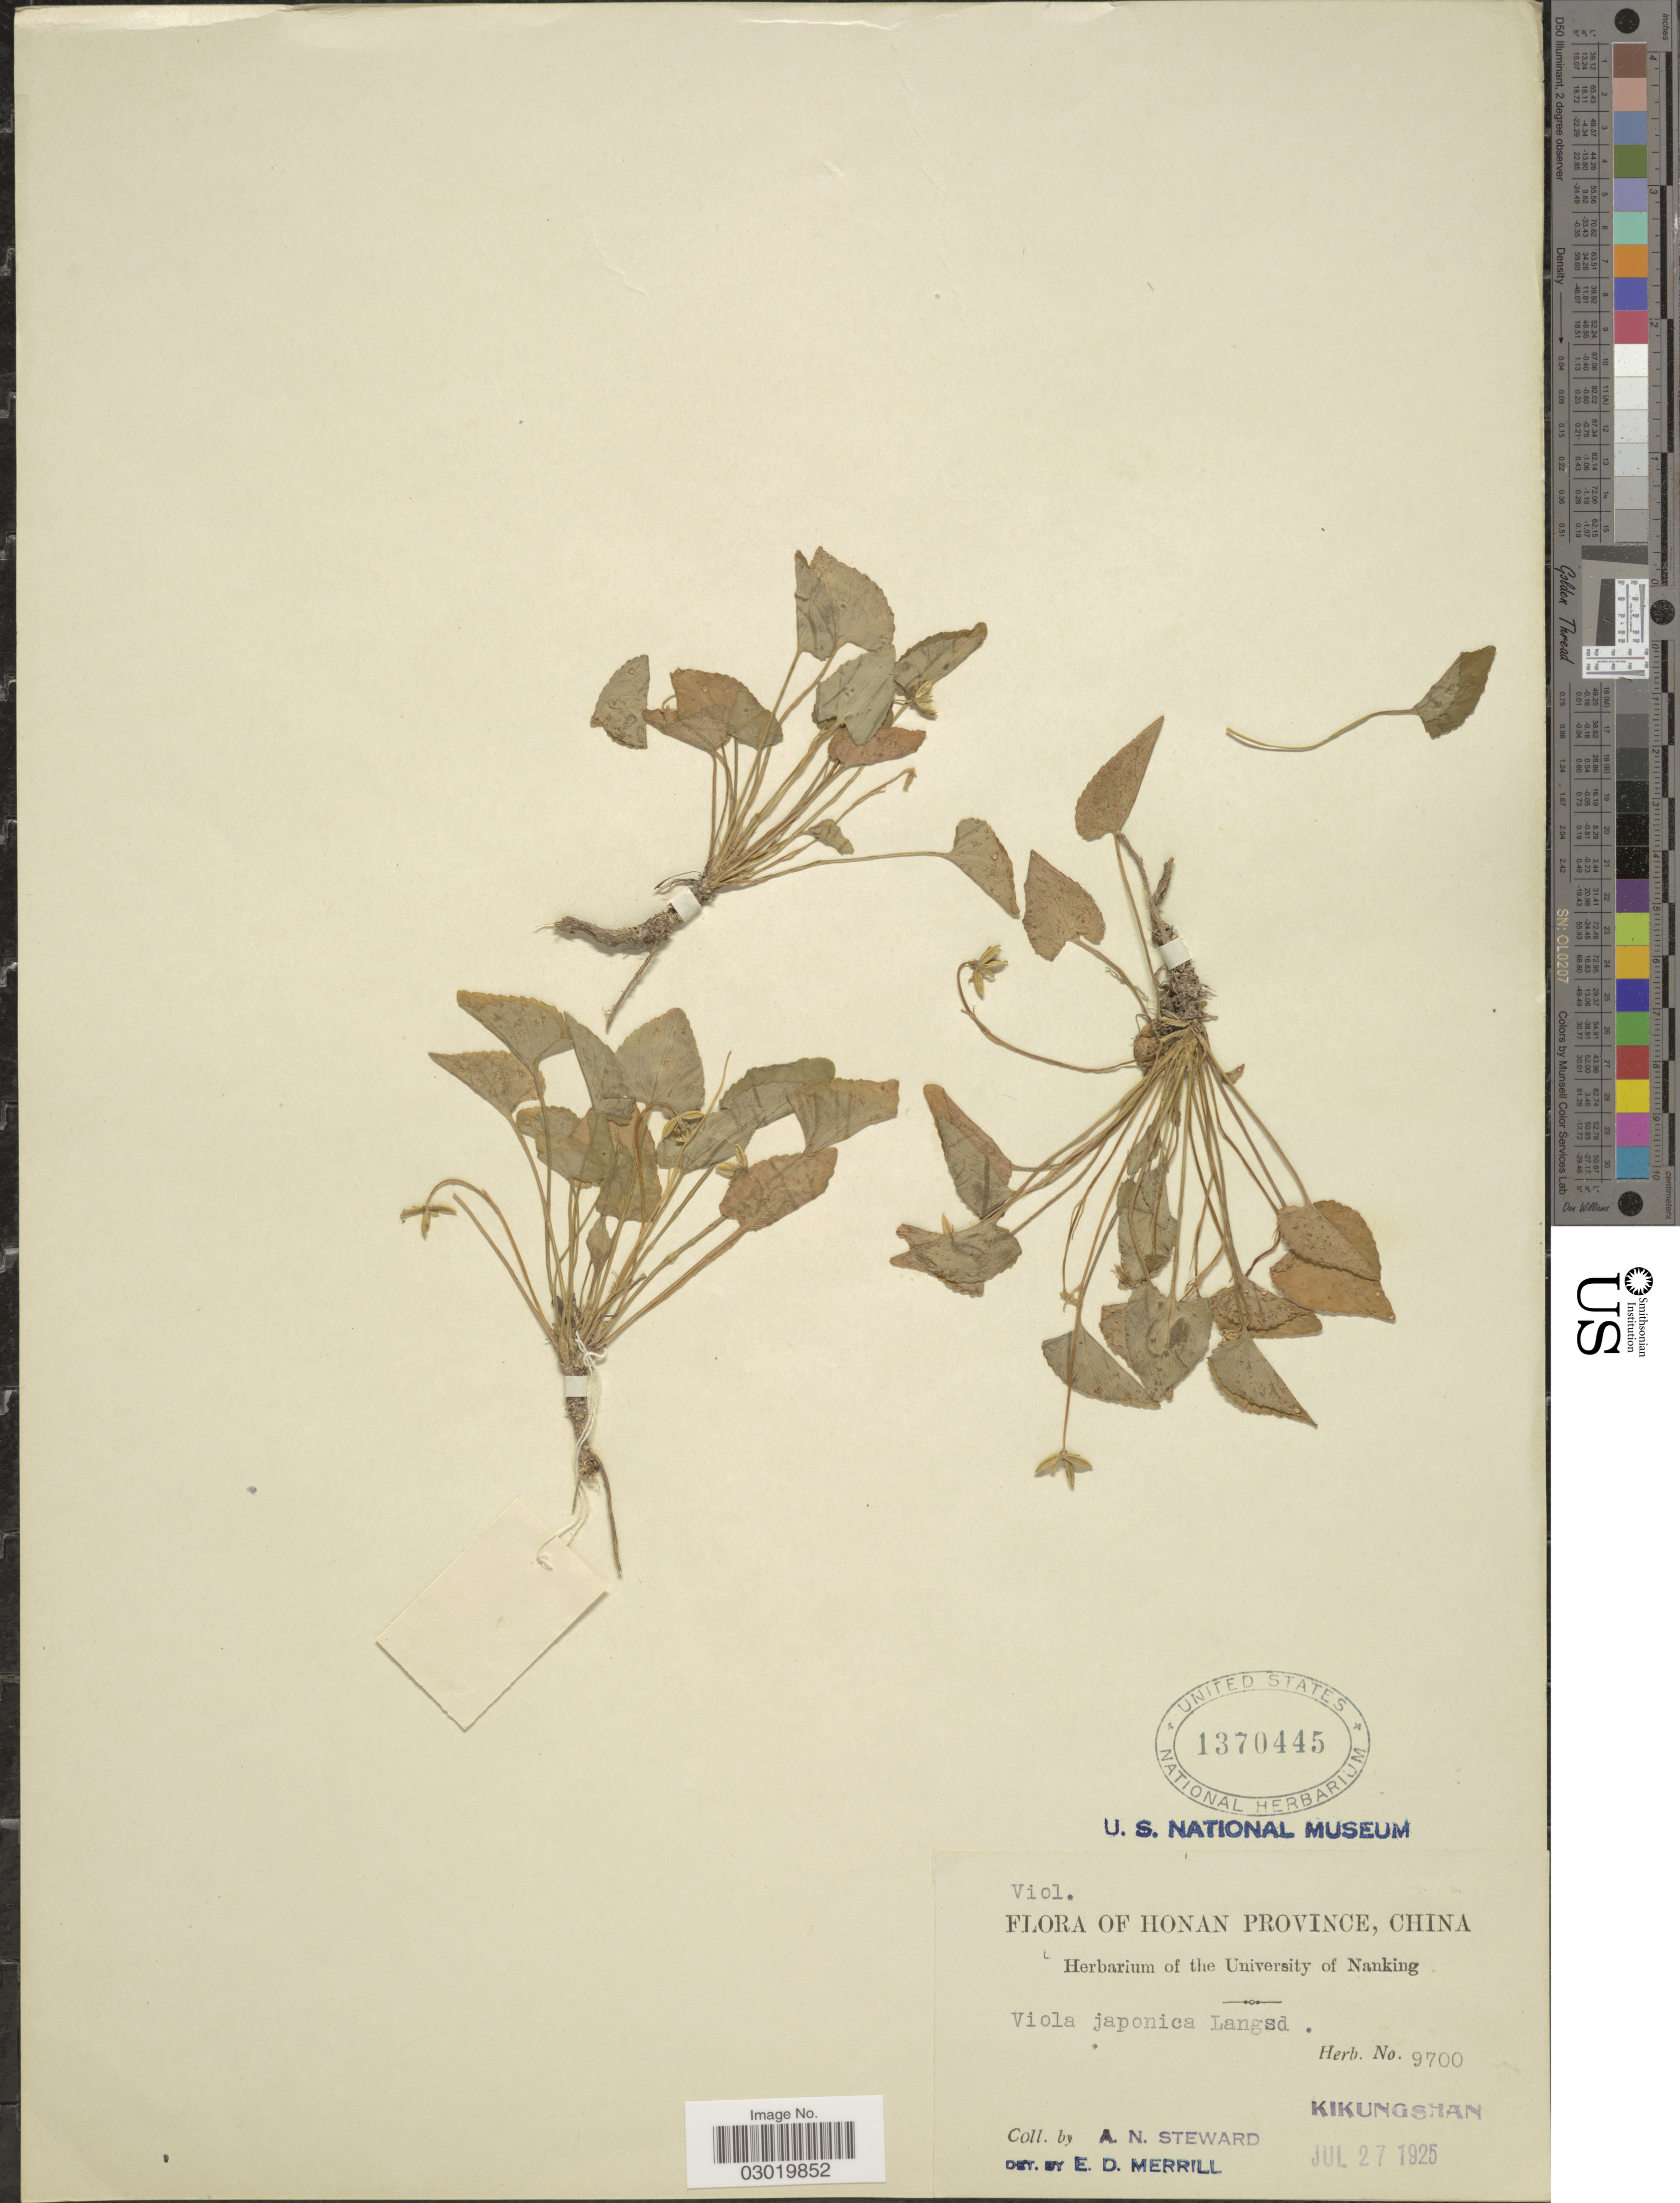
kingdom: Plantae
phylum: Tracheophyta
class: Magnoliopsida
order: Malpighiales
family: Violaceae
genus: Viola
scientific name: Viola japonica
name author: Langsd. ex DC.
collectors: A. N. Steward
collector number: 9700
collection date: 1925-07-27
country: China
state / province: Henan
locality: Honan Province. Kikungshan.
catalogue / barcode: US 1370445